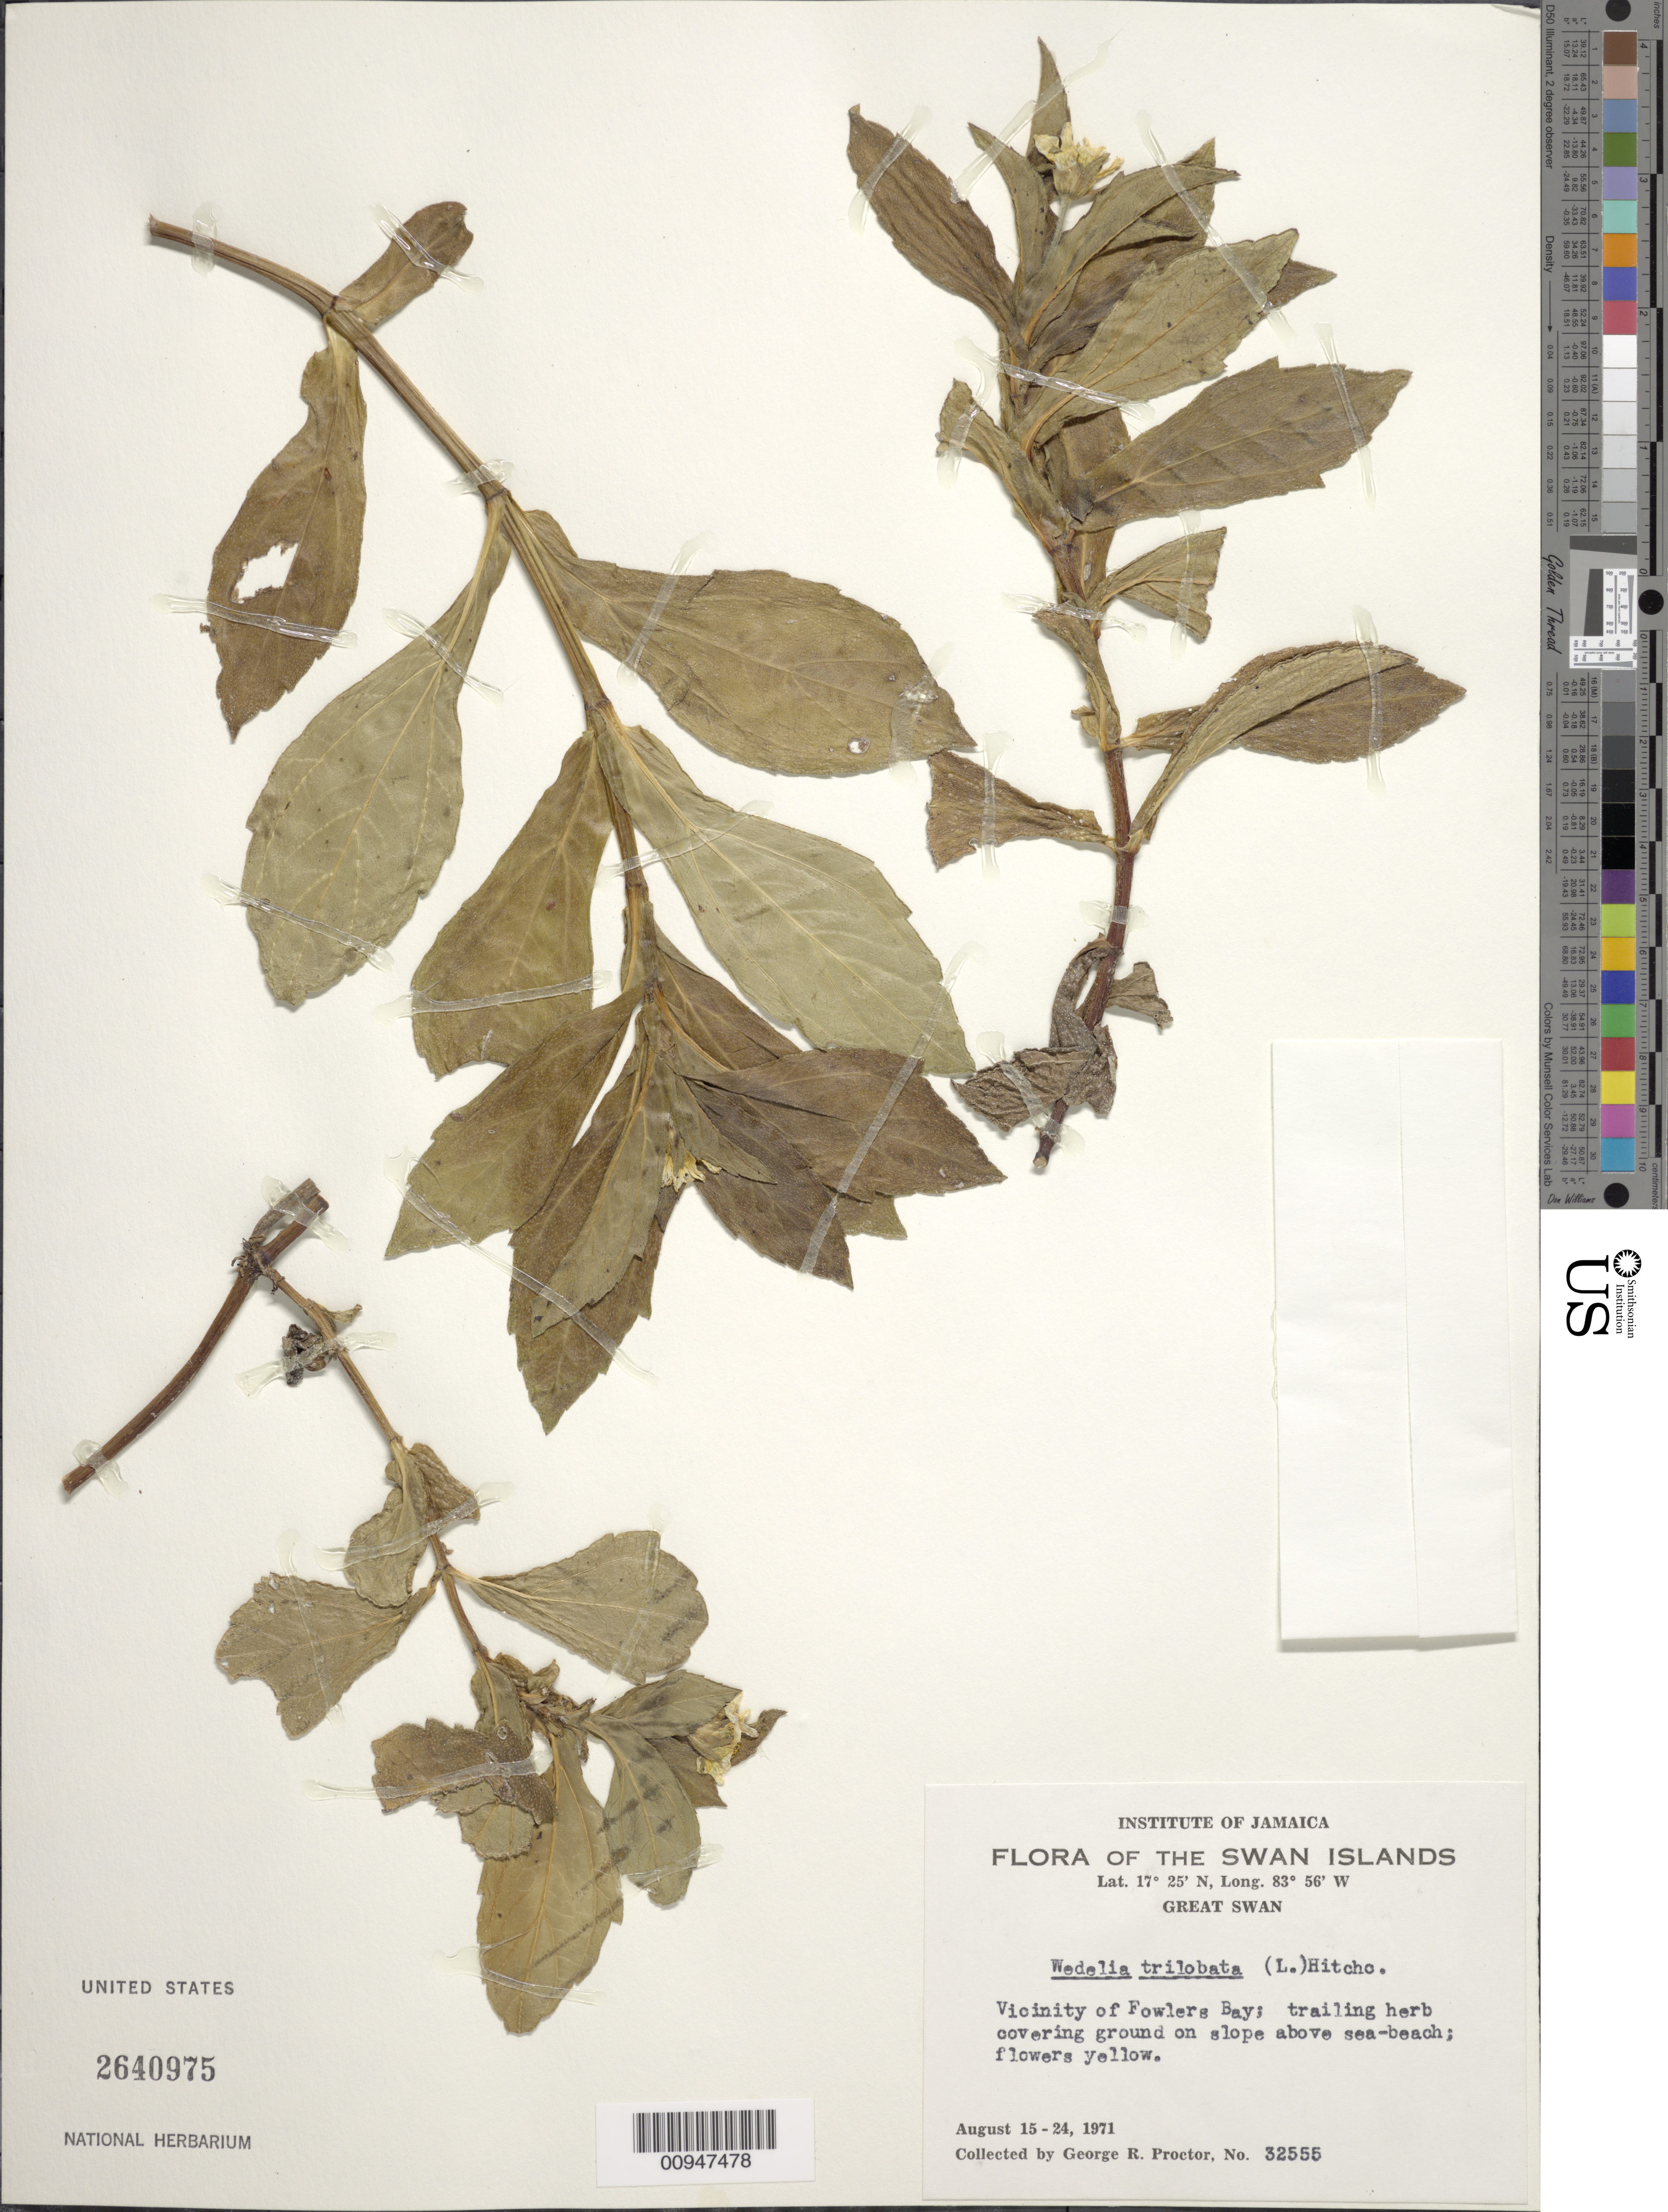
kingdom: Plantae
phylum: Tracheophyta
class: Magnoliopsida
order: Asterales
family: Asteraceae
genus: Sphagneticola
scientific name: Sphagneticola trilobata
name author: (L.) Pruski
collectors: G. R. Proctor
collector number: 32555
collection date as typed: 15 Aug 1971 to 24 Aug 1971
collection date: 1971-08-15/1971-08-24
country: Honduras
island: Great Swan Island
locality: Great Swan Island, Vicinity of Fowlers Bay, on slope above sea-branch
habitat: On slope above sea-branch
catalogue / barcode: US 2640975